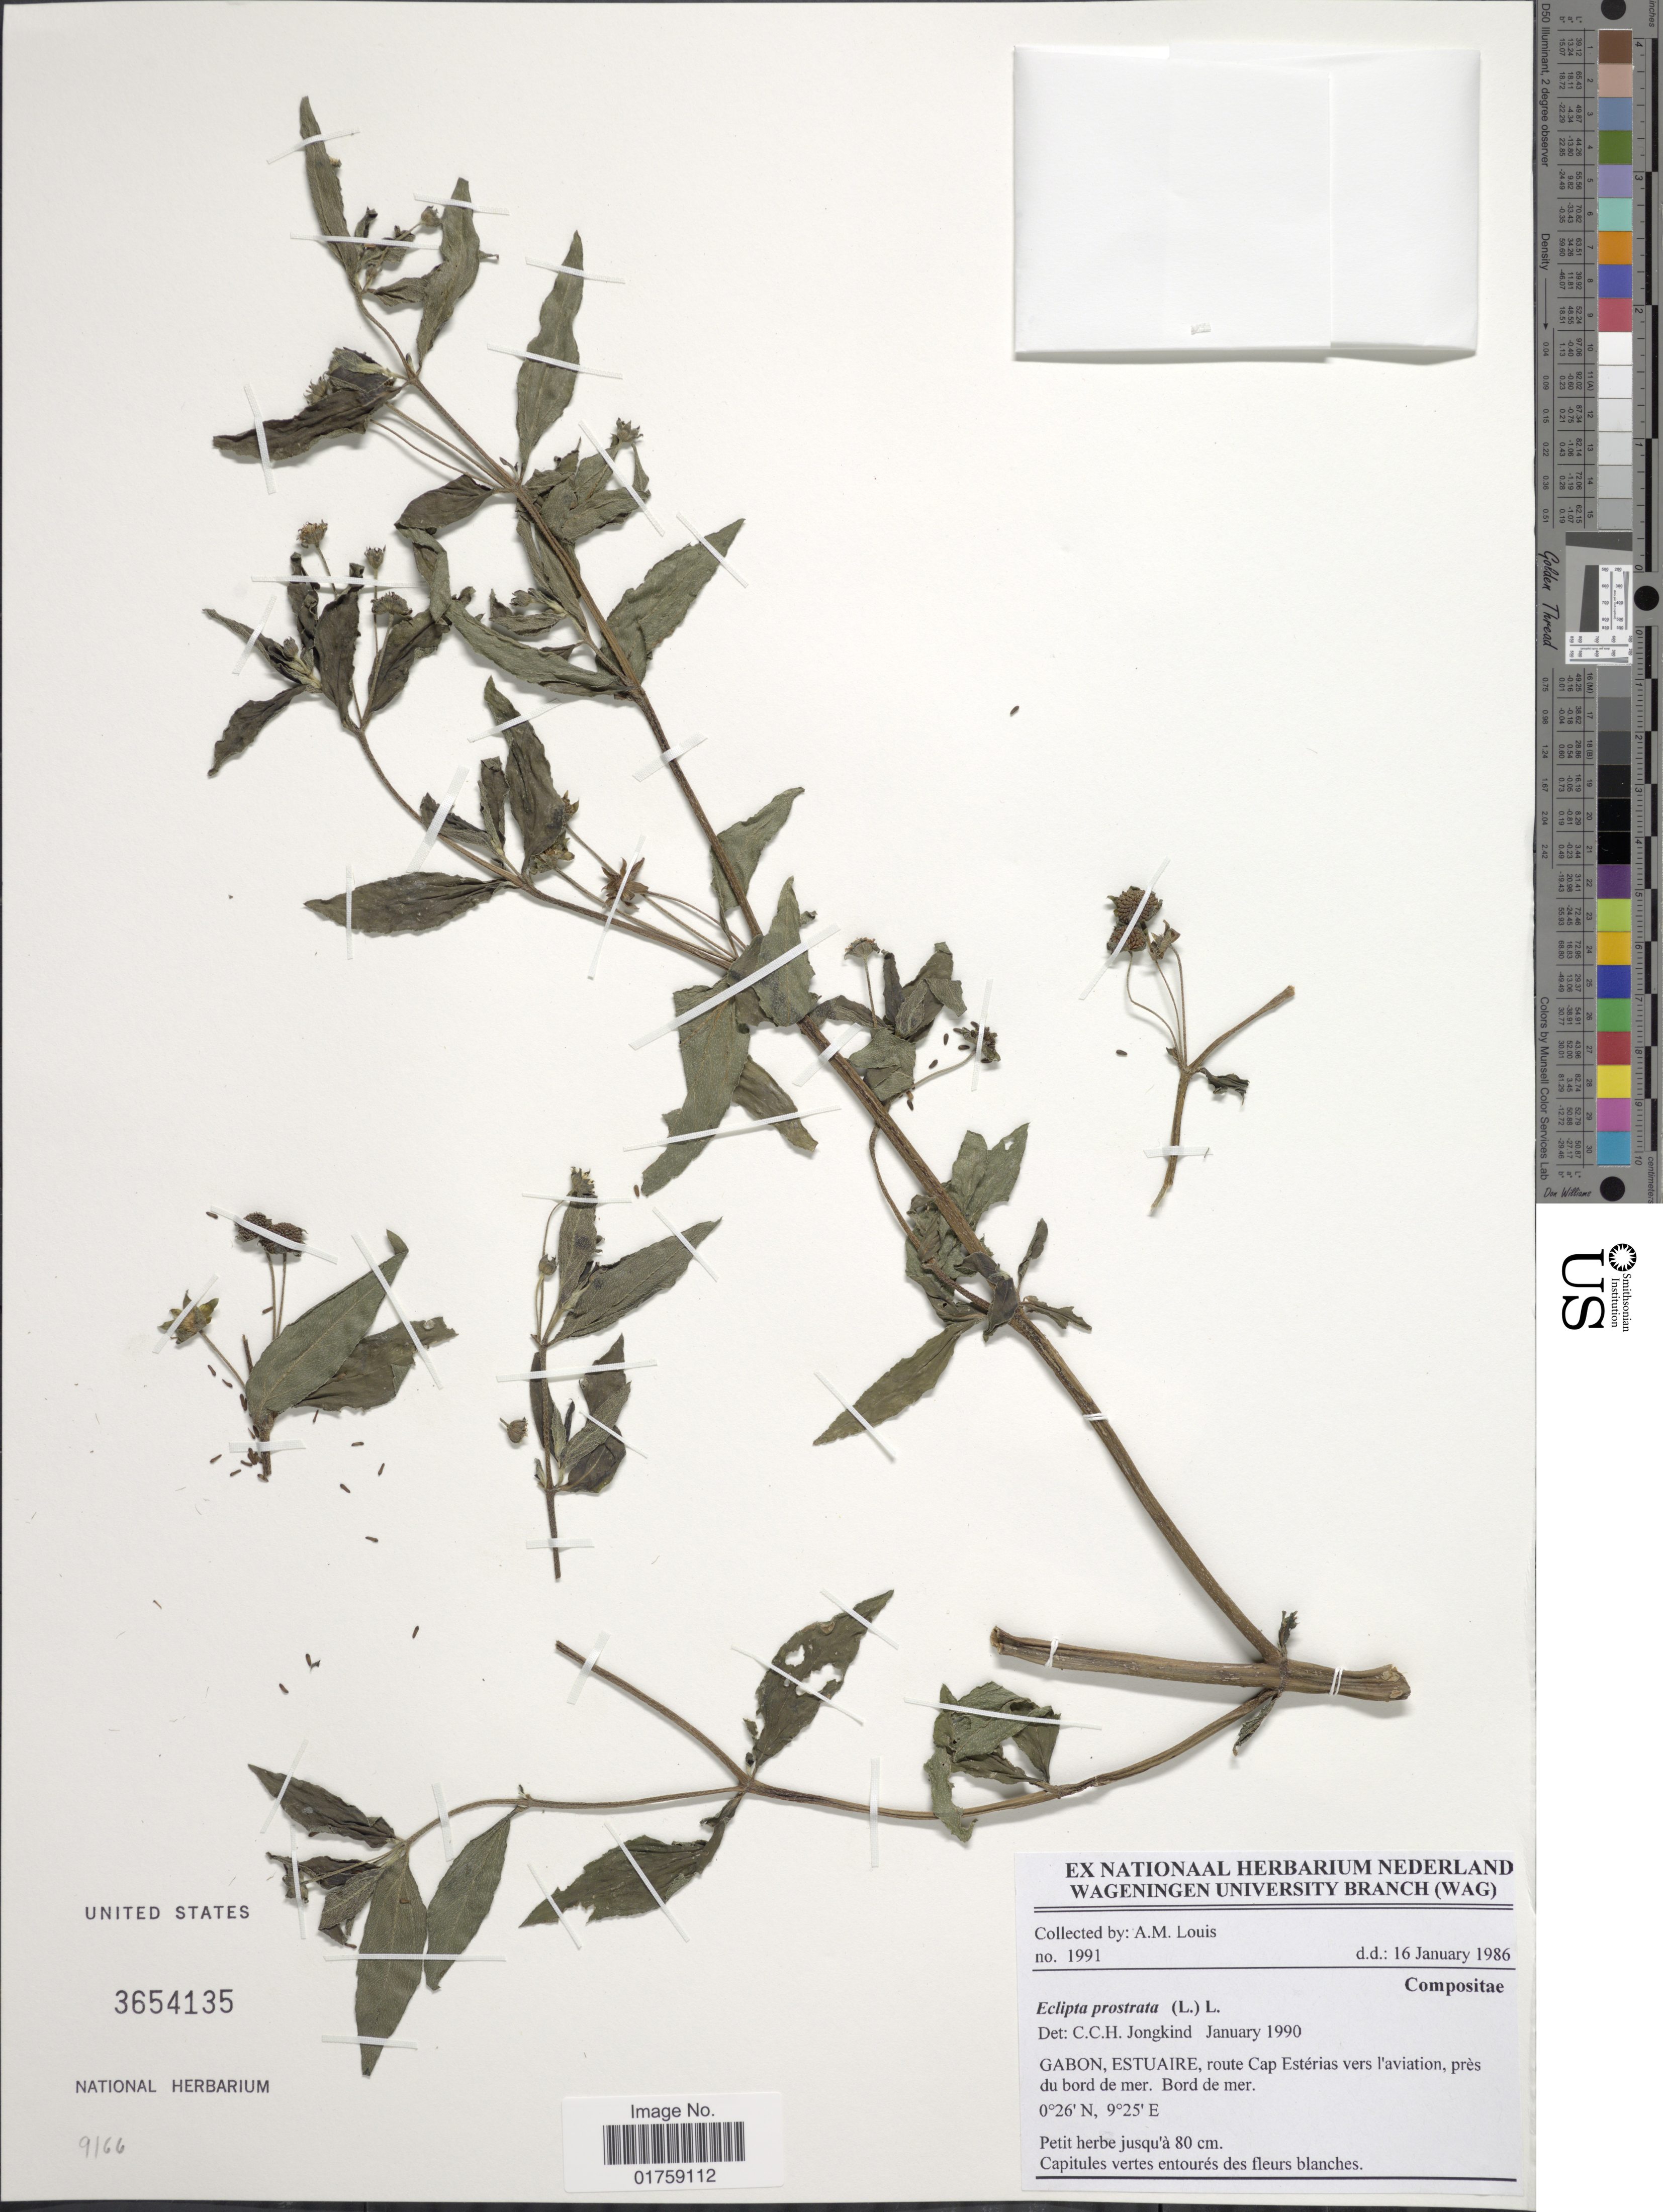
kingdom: Plantae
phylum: Tracheophyta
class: Magnoliopsida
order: Asterales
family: Asteraceae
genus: Eclipta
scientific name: Eclipta prostrata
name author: (L.) L.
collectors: A. Louis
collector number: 1991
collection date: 1986-01-16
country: Gabon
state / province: Estuaire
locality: Gabon, Estuaire, route Cap Esterias vers l'aviation, pres du bord de mer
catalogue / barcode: US 3654135